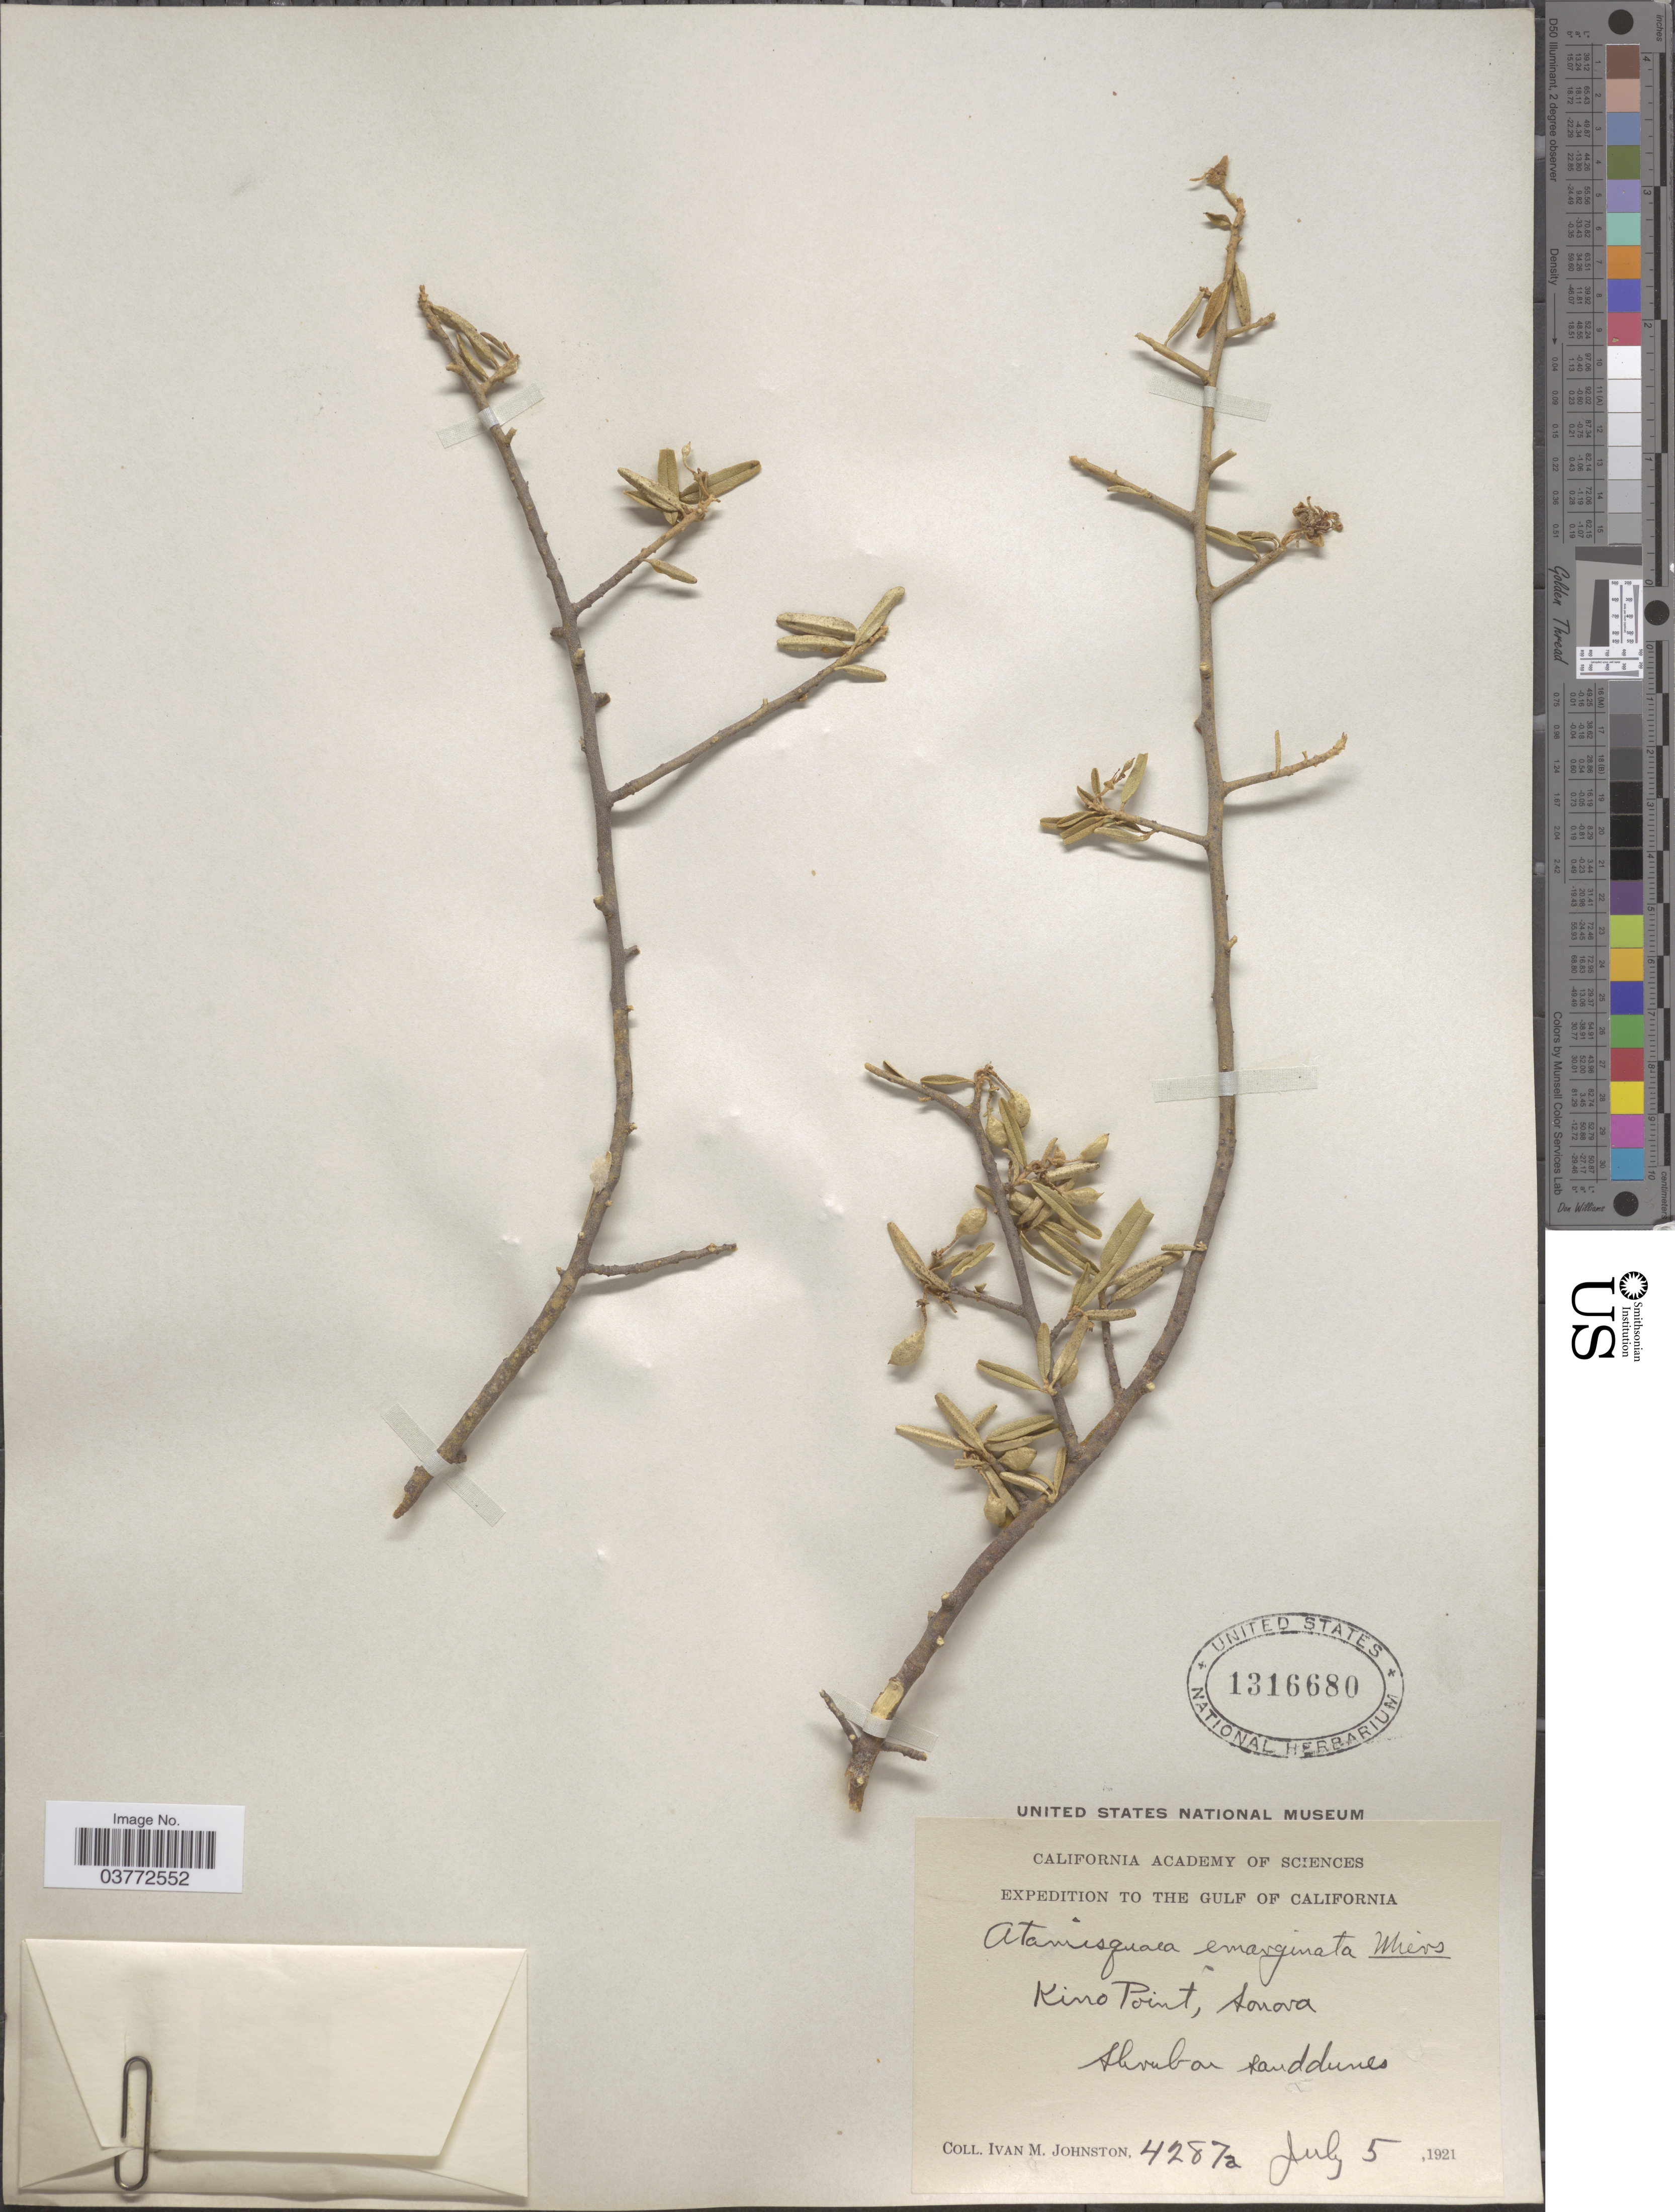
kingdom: Plantae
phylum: Tracheophyta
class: Magnoliopsida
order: Brassicales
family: Capparaceae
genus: Atamisquea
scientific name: Atamisquea emarginata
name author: Miers ex Hook. & Arn.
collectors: I.M. Johnston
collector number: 4287a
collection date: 1921-07-05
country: Mexico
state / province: Sonora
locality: The Gulf of California. Kino Point, Sonora.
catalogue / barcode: US 1316680